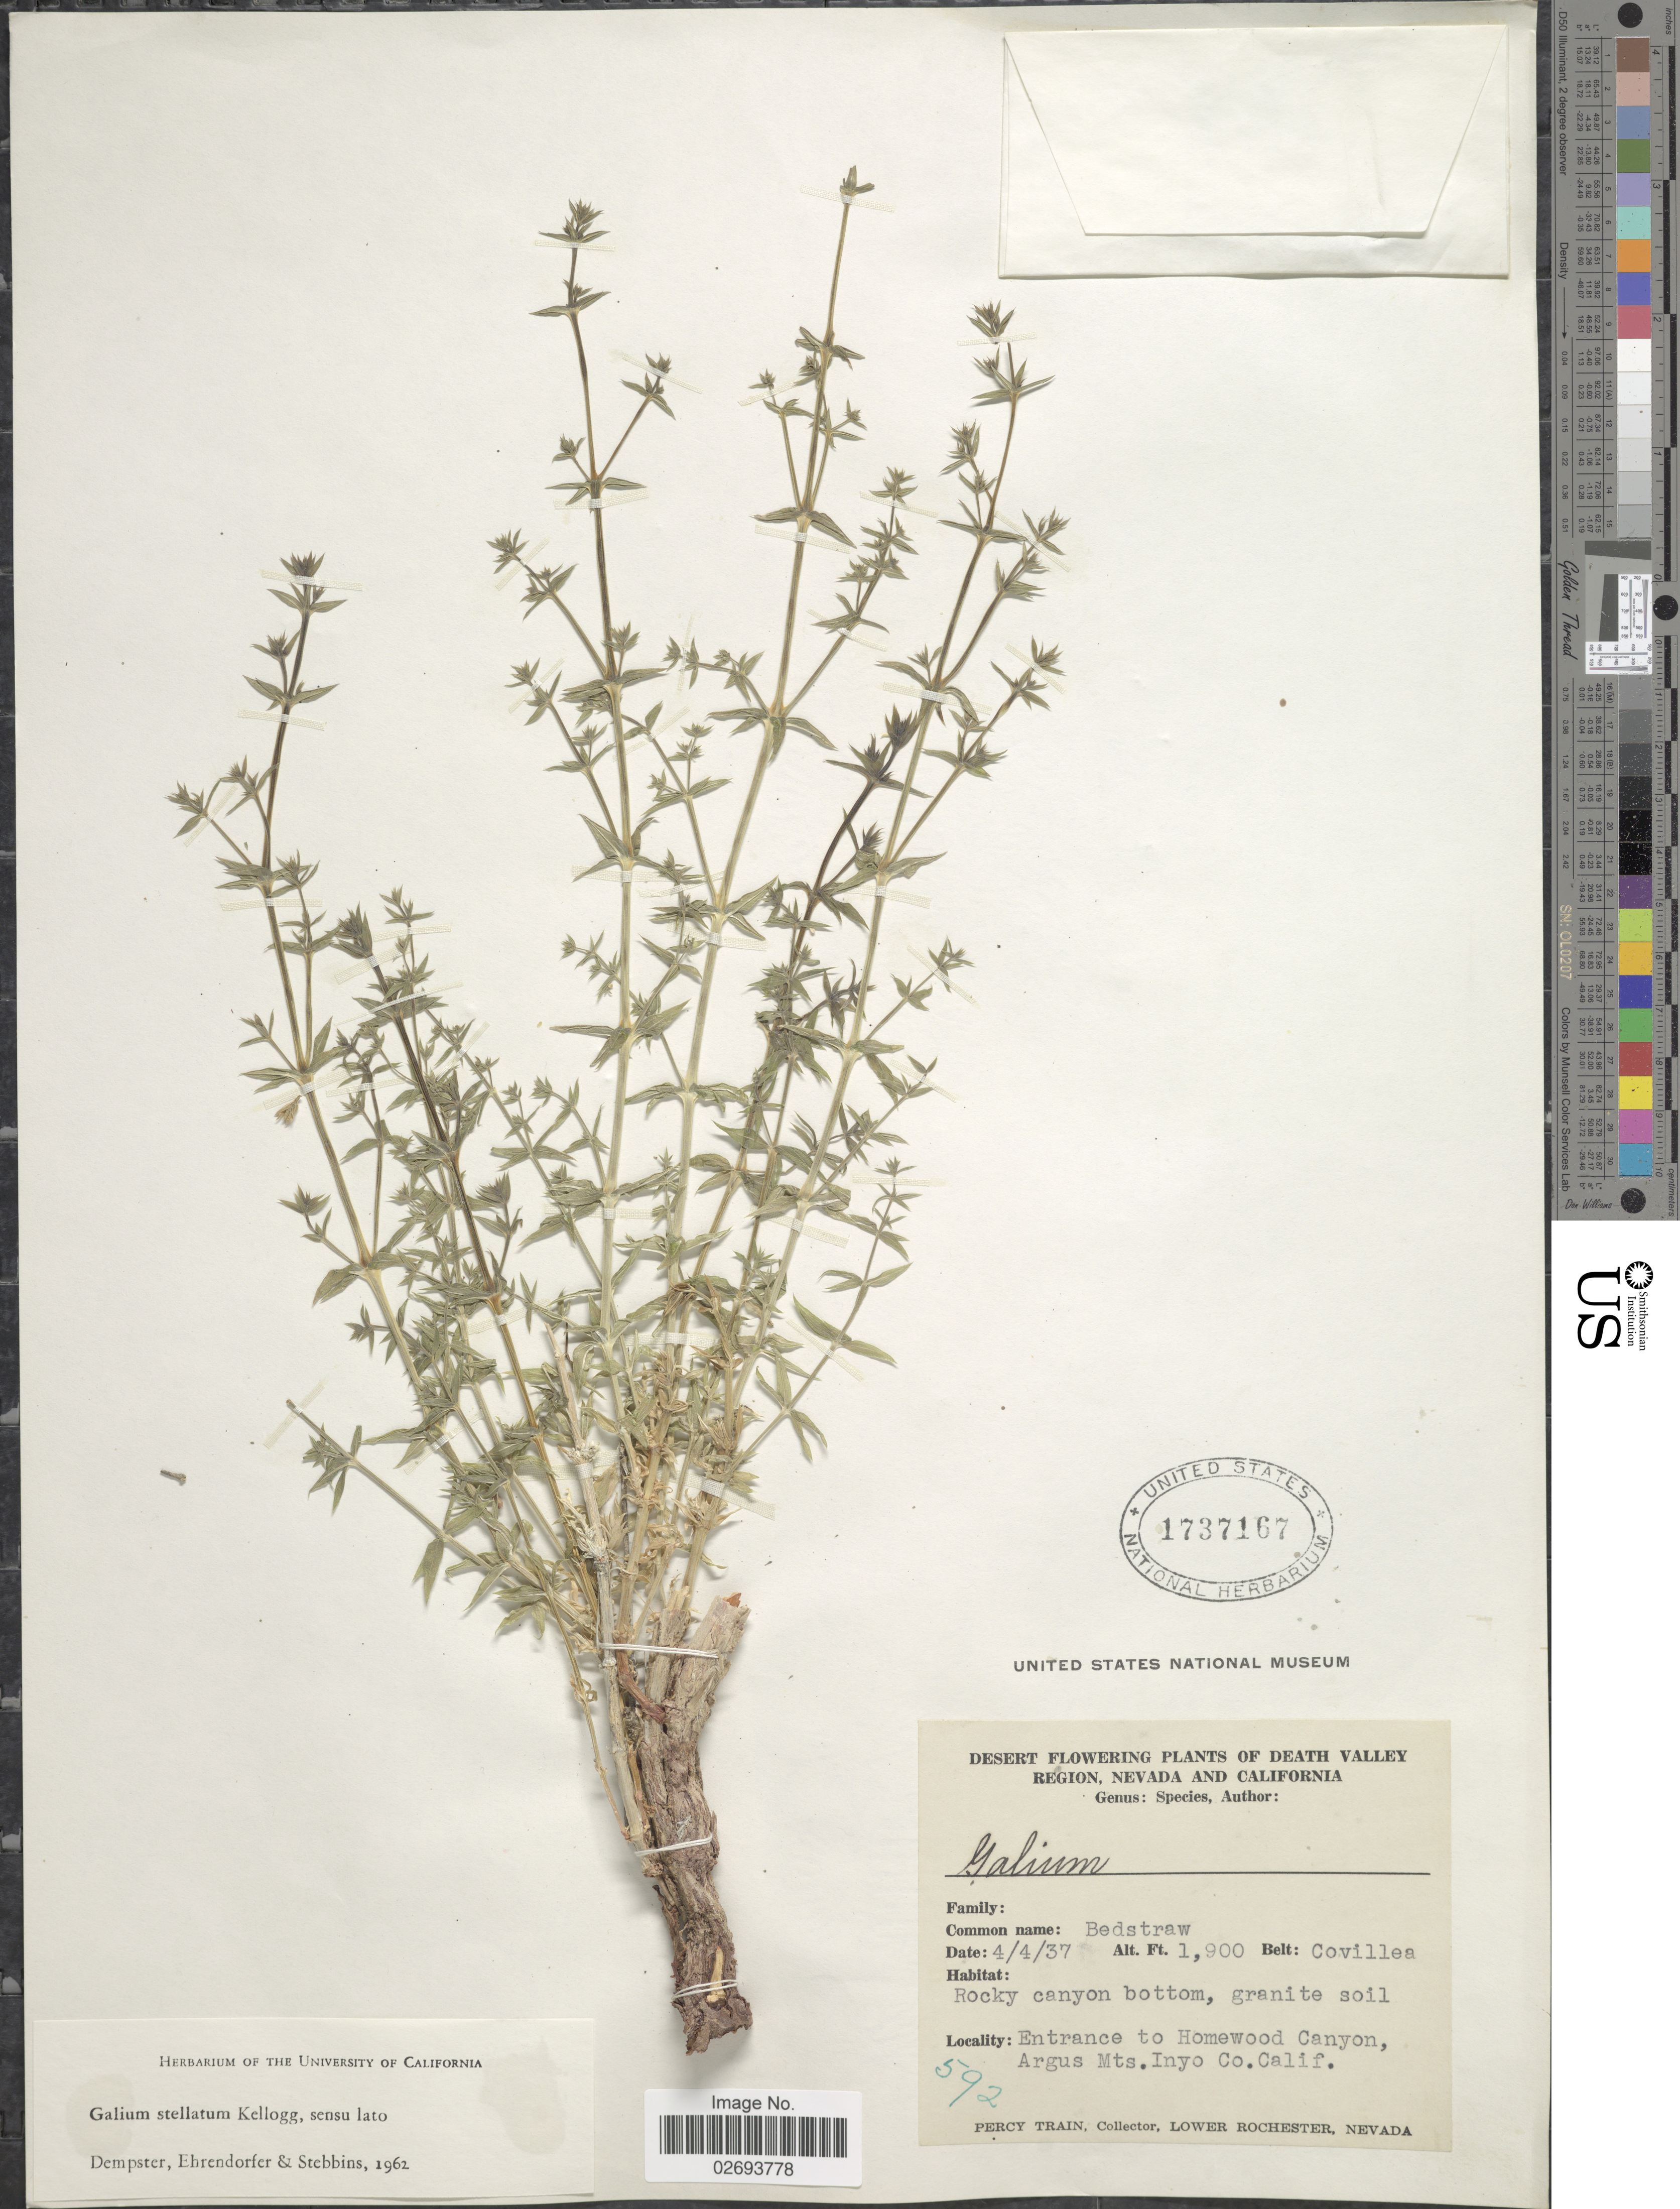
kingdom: Plantae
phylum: Tracheophyta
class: Magnoliopsida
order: Gentianales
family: Rubiaceae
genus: Galium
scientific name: Galium stellatum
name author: Kellogg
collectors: P. Train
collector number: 592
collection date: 1937-04-04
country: United States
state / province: California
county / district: Inyo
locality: Death Valley Region, Belt: Covillea. Entrance to Homewood Canyon, Argus Mts. Inyo Co.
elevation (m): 579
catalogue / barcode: US 1737167